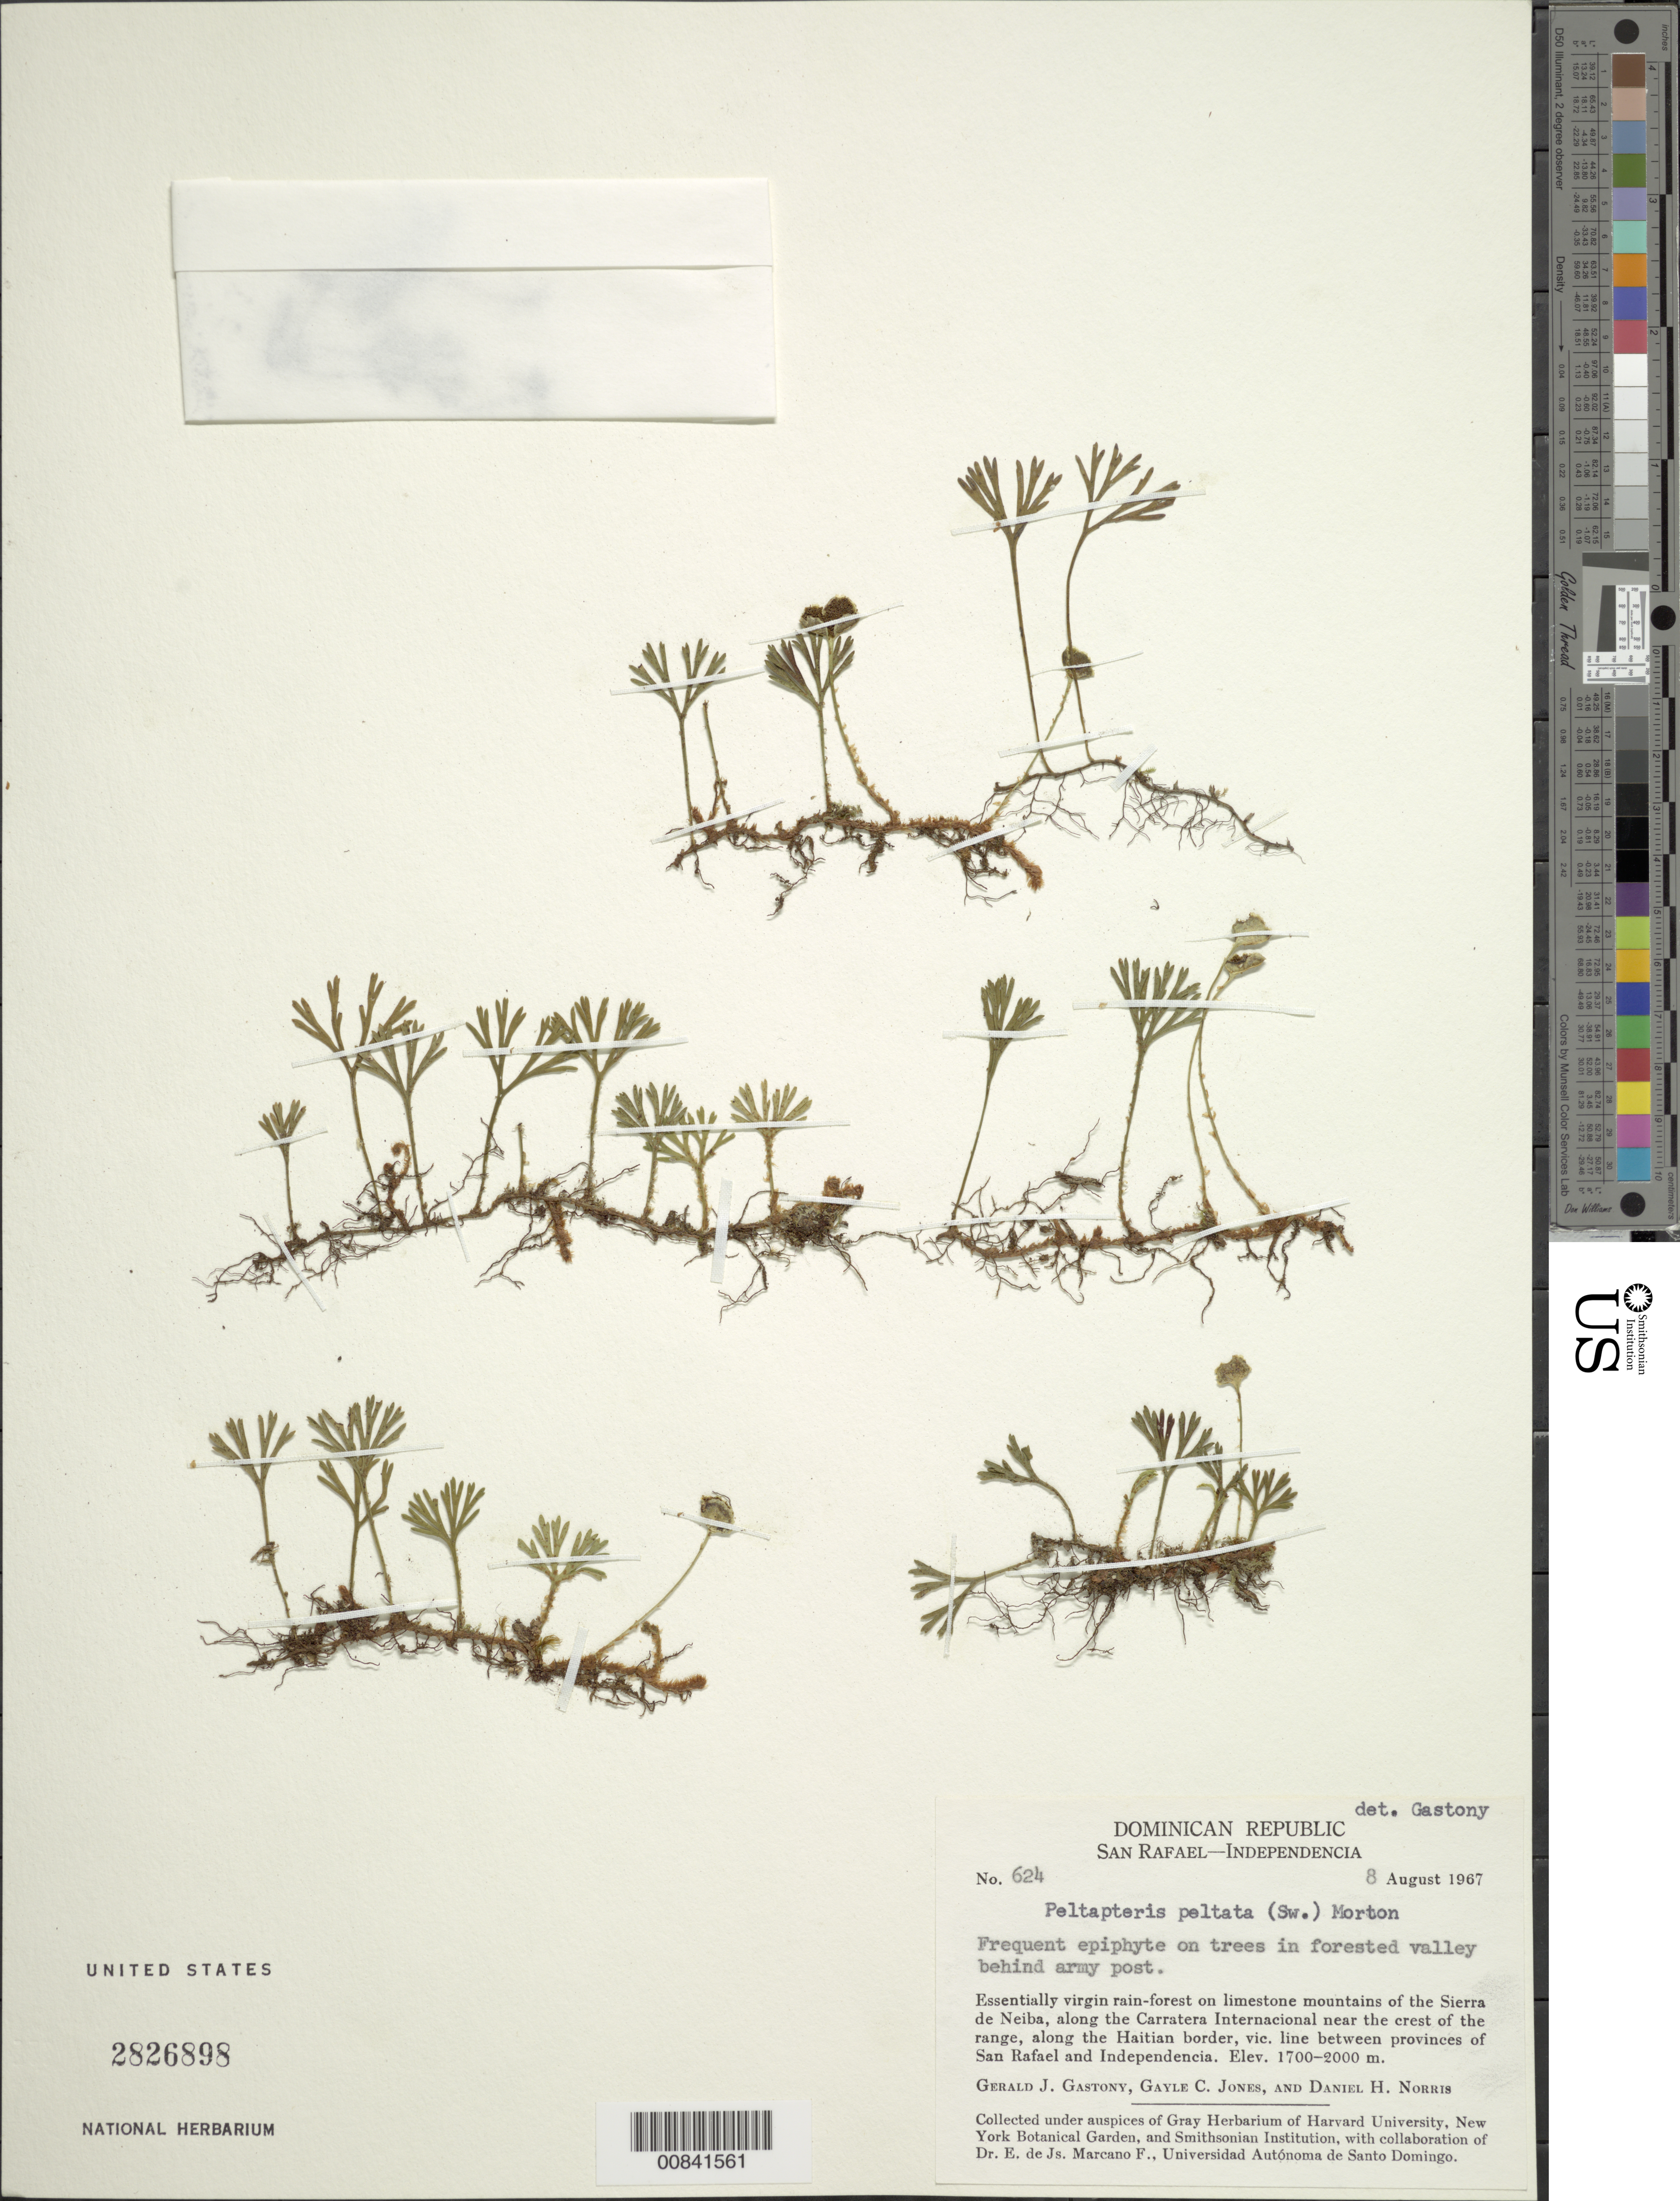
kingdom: Plantae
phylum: Tracheophyta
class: Polypodiopsida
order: Polypodiales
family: Dryopteridaceae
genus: Elaphoglossum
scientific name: Elaphoglossum peltatum f. peltatum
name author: (Sw.) Urb.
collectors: G. Gastony, G. C. Jones & D. H. Norris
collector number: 624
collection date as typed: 08 Aug 1967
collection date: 1967-08-08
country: Dominican Republic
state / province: Independencia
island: Hispaniola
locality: San Rafael-Independencia, Sierra de Neiba, Carretera Internacional, along Haitian border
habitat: Essentially virgin rainforest on limestone mountains, on trees in forested vally behing army post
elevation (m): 1700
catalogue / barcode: US 2826898